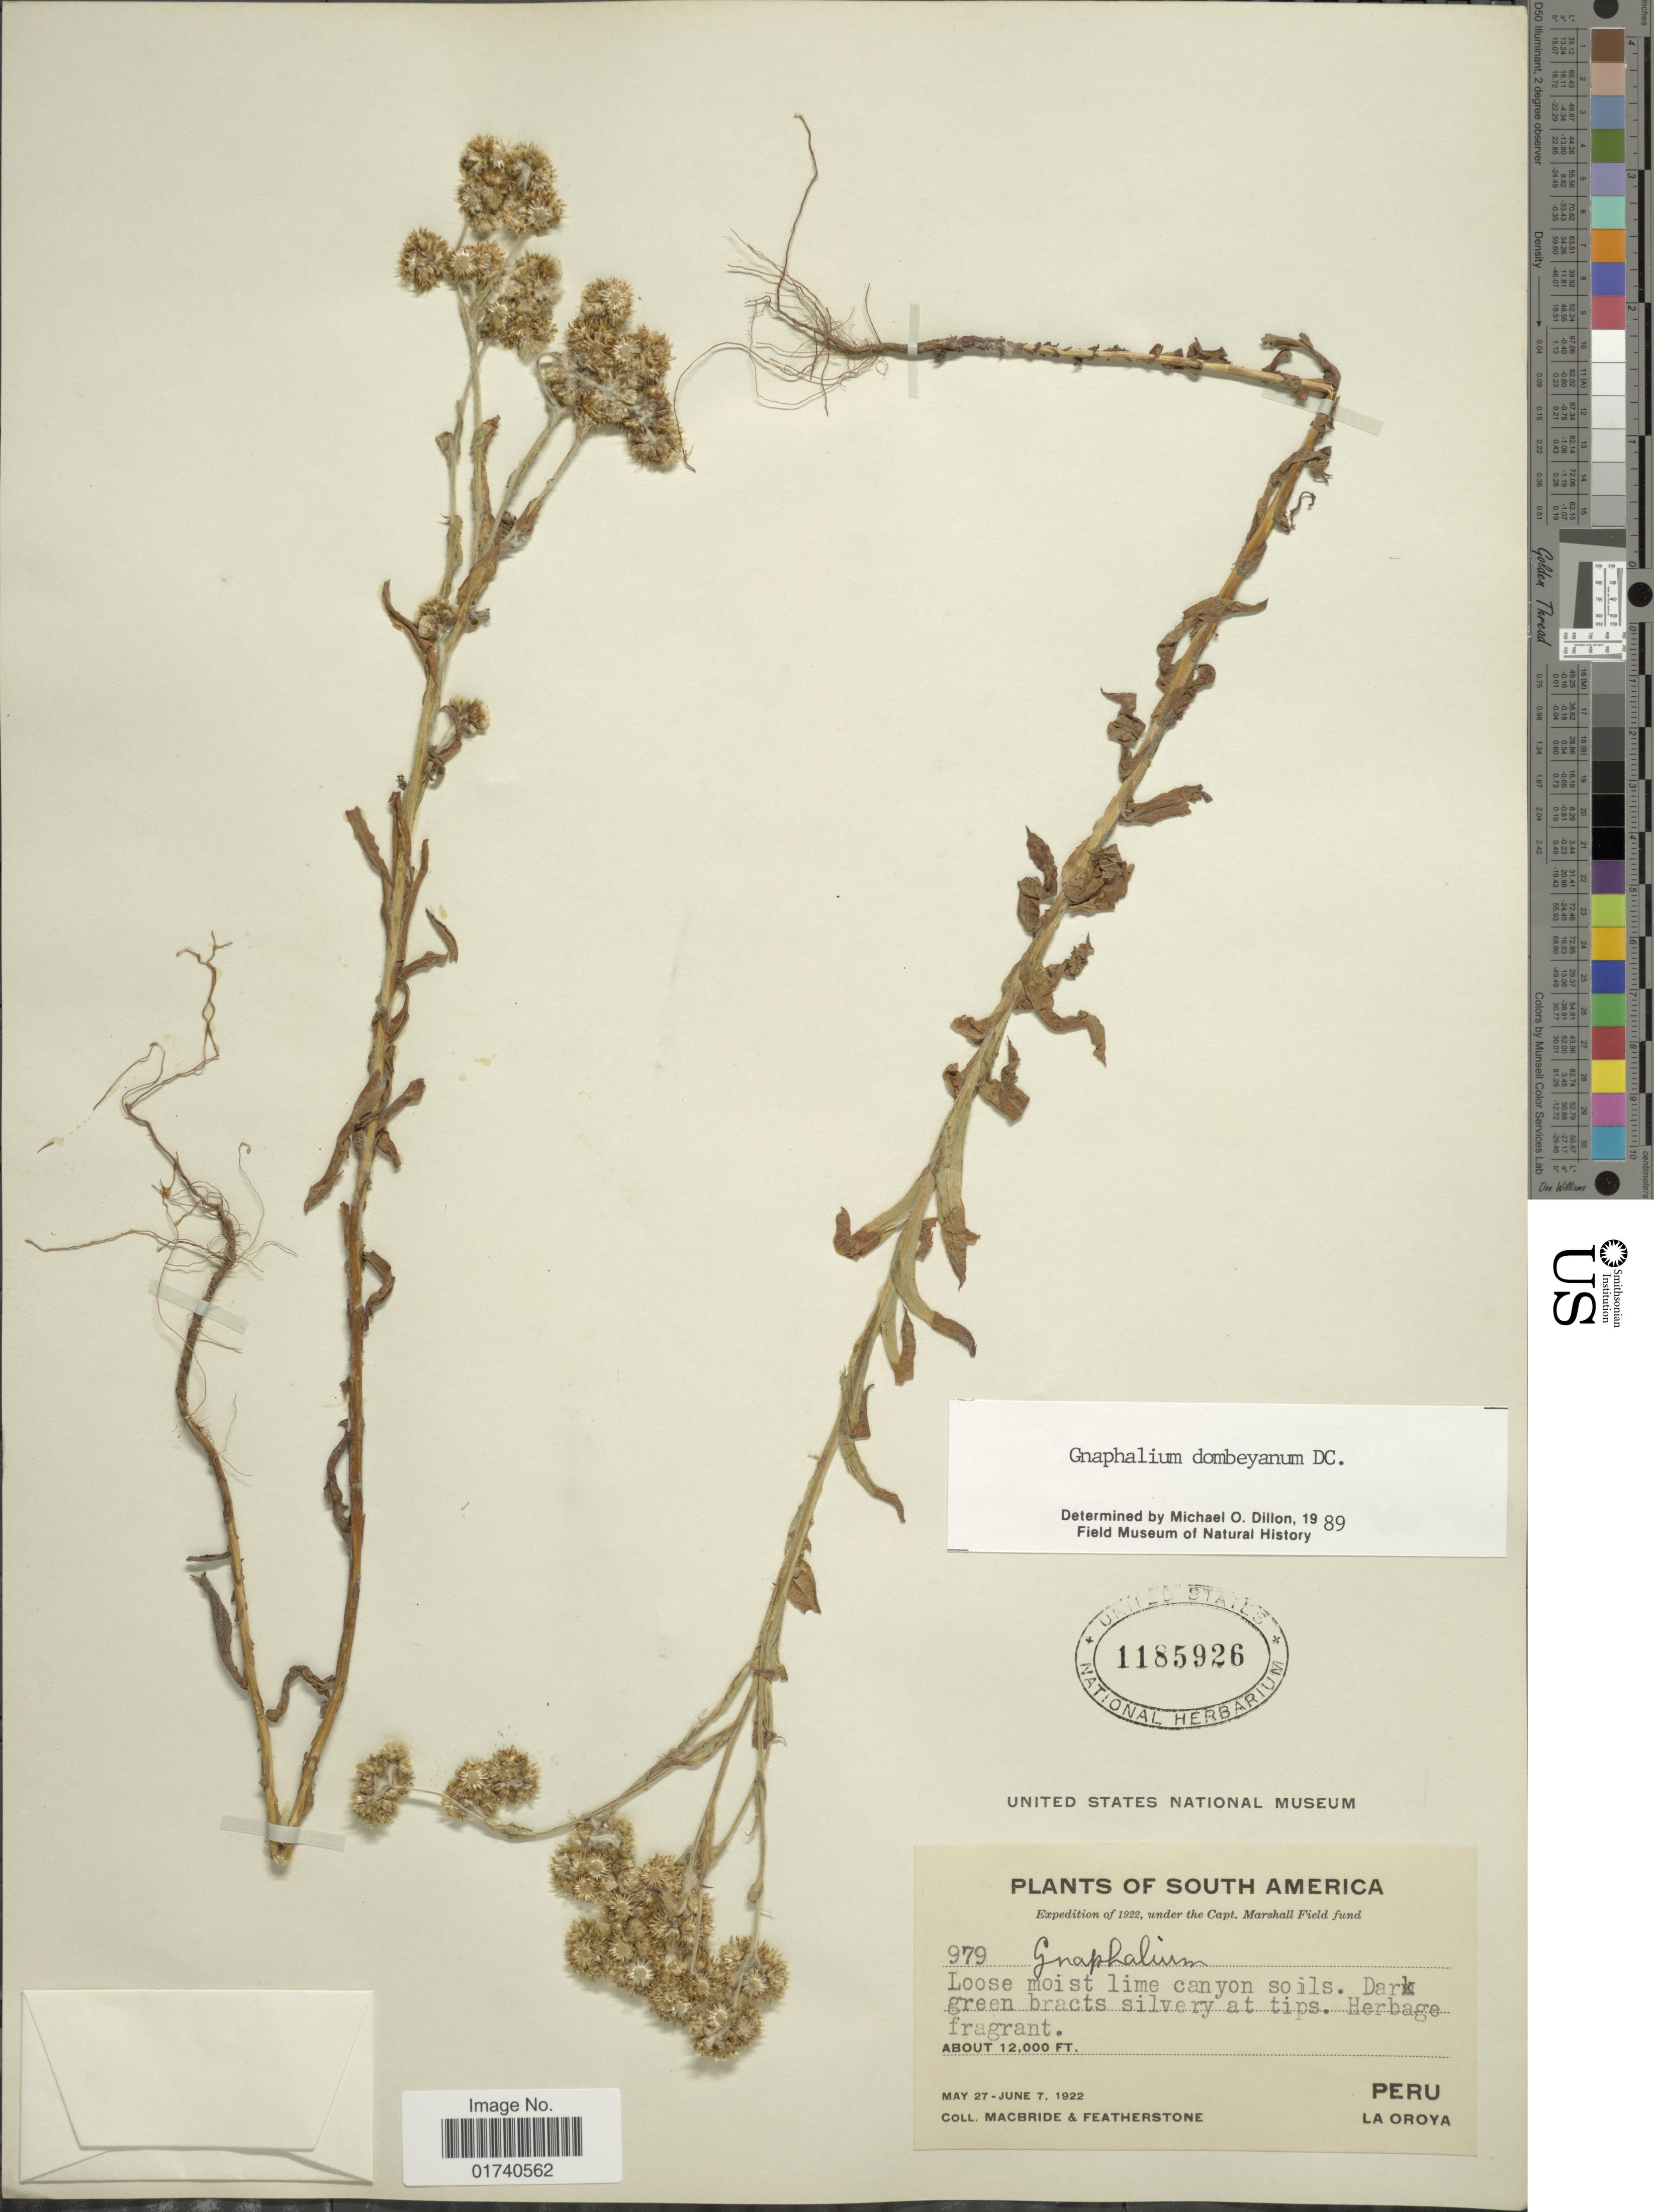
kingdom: Plantae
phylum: Tracheophyta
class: Magnoliopsida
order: Asterales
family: Asteraceae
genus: Pseudognaphalium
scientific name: Pseudognaphalium dombeyanum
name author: (DC.) Anderb.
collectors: Macbride, -- & -. Featherstone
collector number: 979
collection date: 1922-05-27/1922-06-07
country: Peru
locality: La Oroya.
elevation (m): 3658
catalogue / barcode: US 1185926